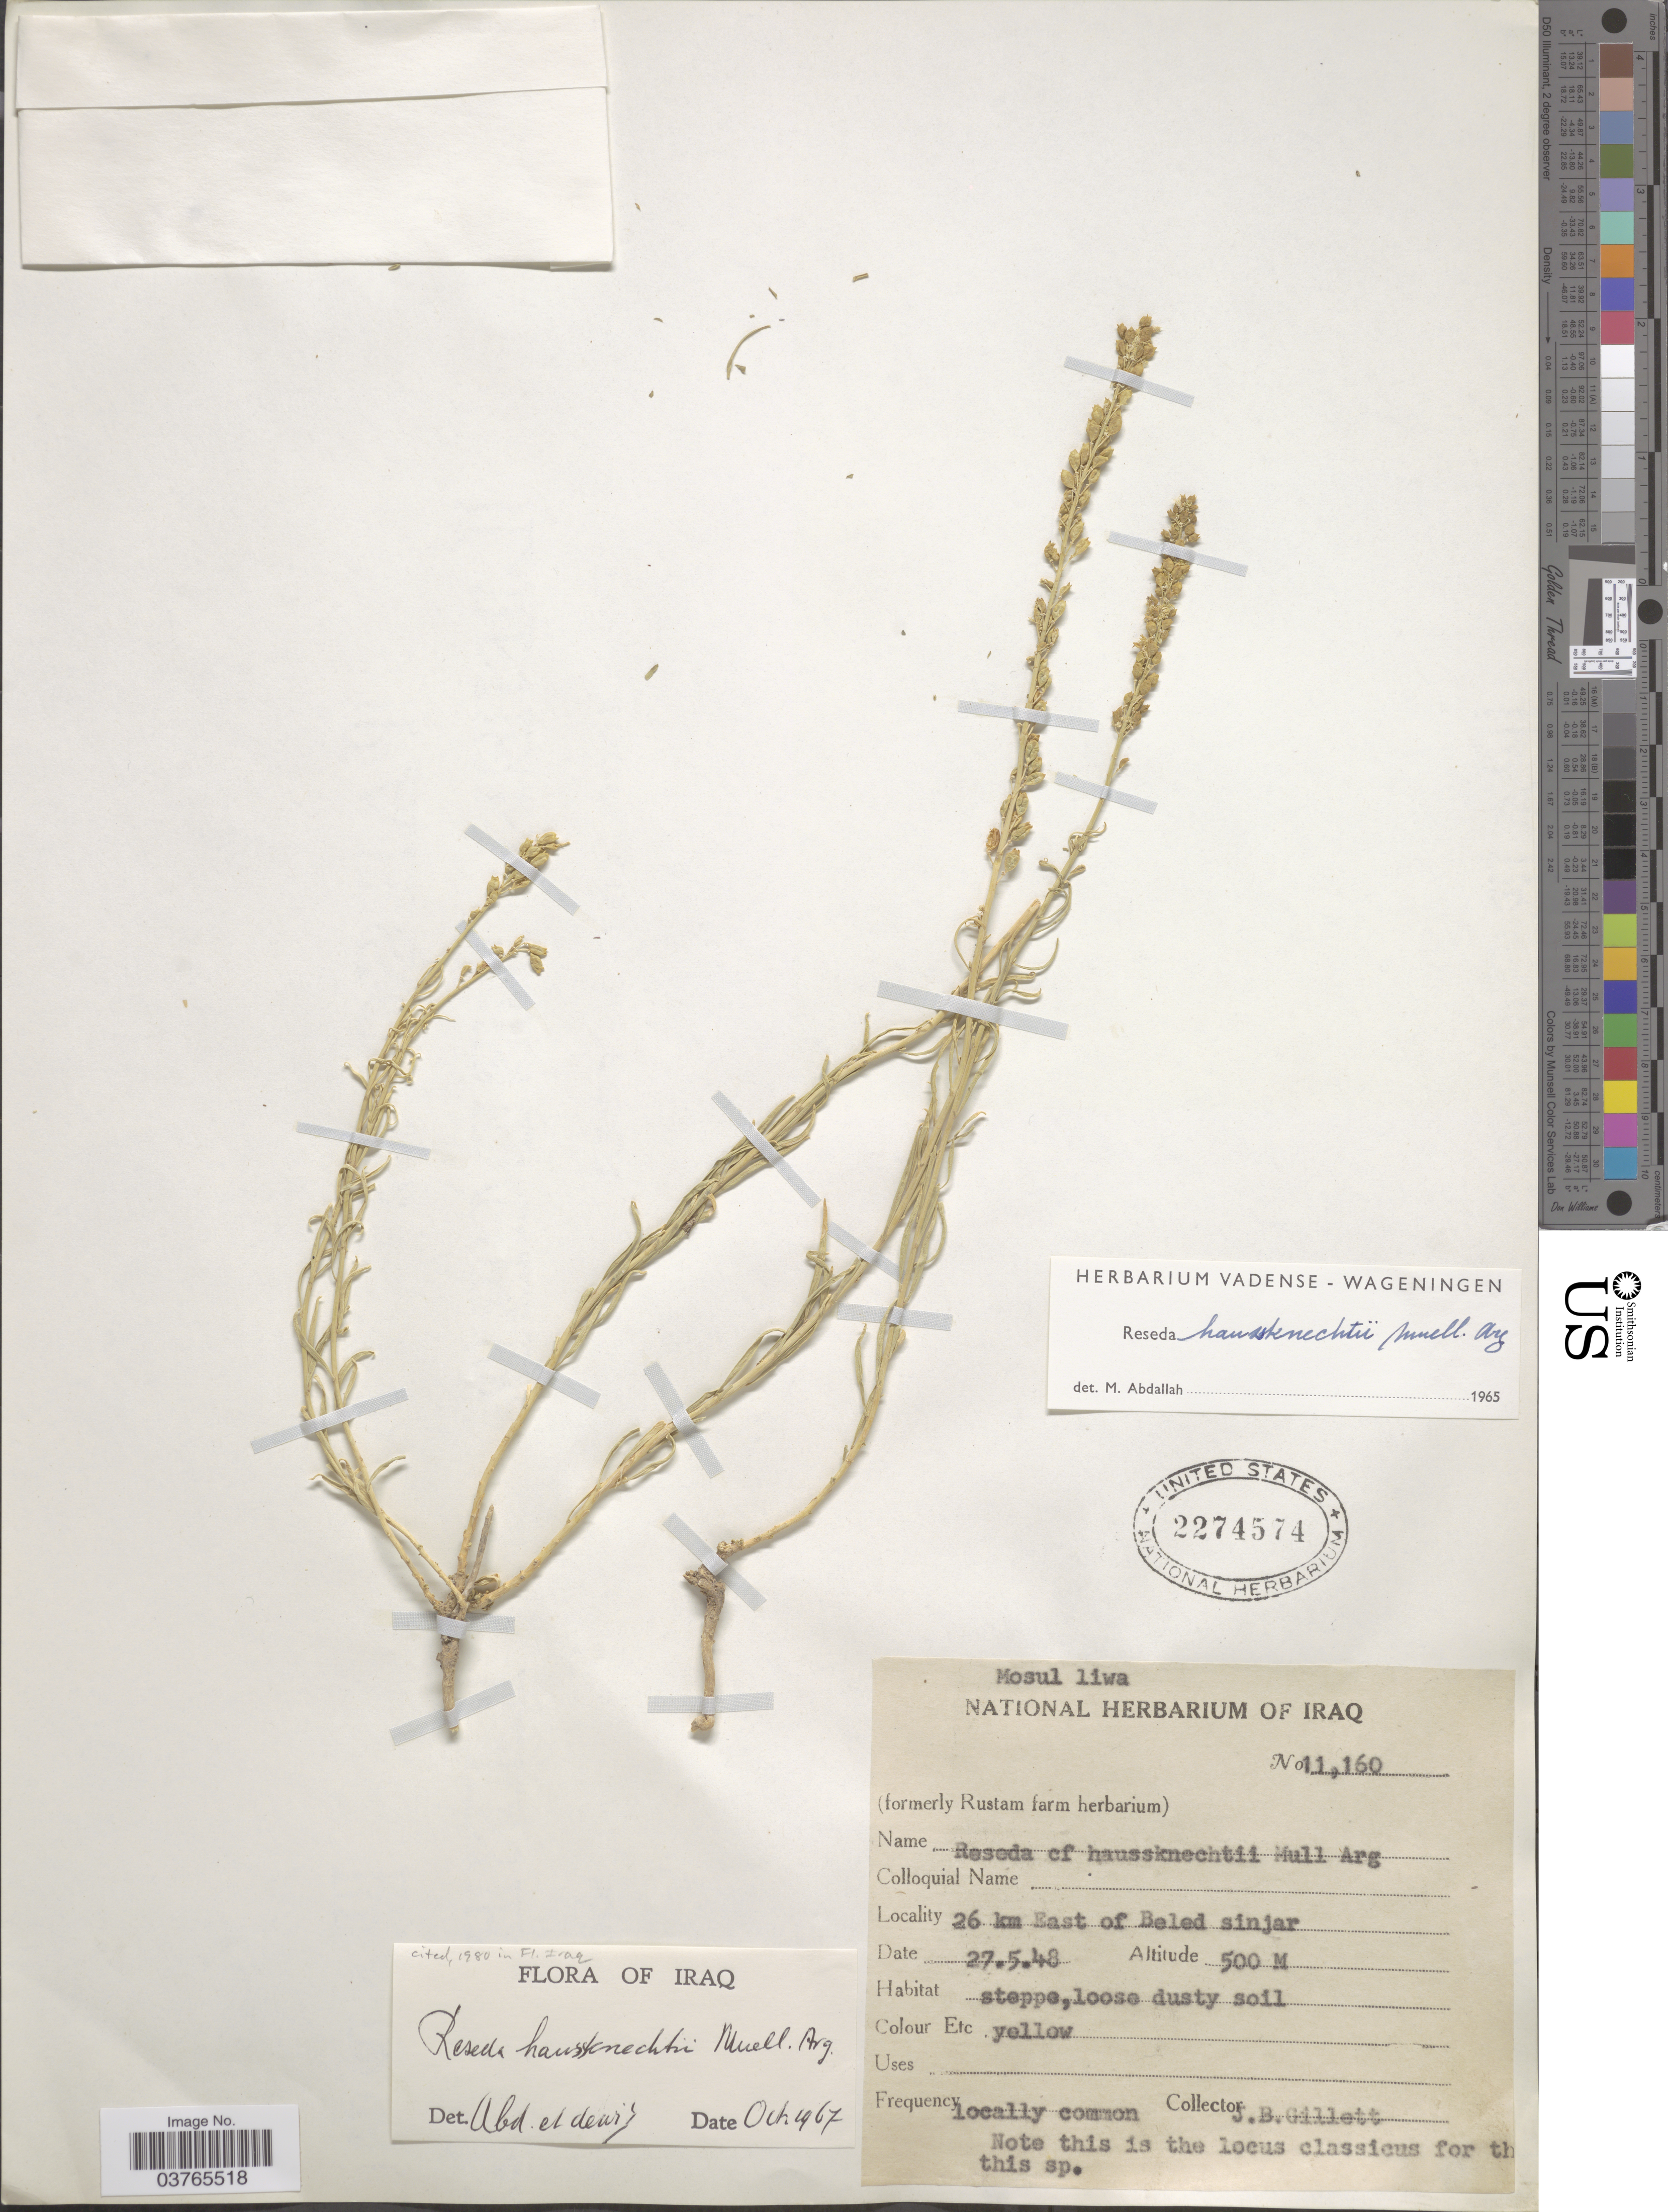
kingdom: Plantae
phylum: Tracheophyta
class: Magnoliopsida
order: Brassicales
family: Resedaceae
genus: Reseda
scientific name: Reseda haussknechtii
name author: Müll. Arg.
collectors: J. B. Gillett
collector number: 11160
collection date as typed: Transcribed d/m/y: 27/5/48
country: Iraq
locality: Mosul liwa. 26 km East of Beled sinjar.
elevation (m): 500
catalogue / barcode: US 2274574